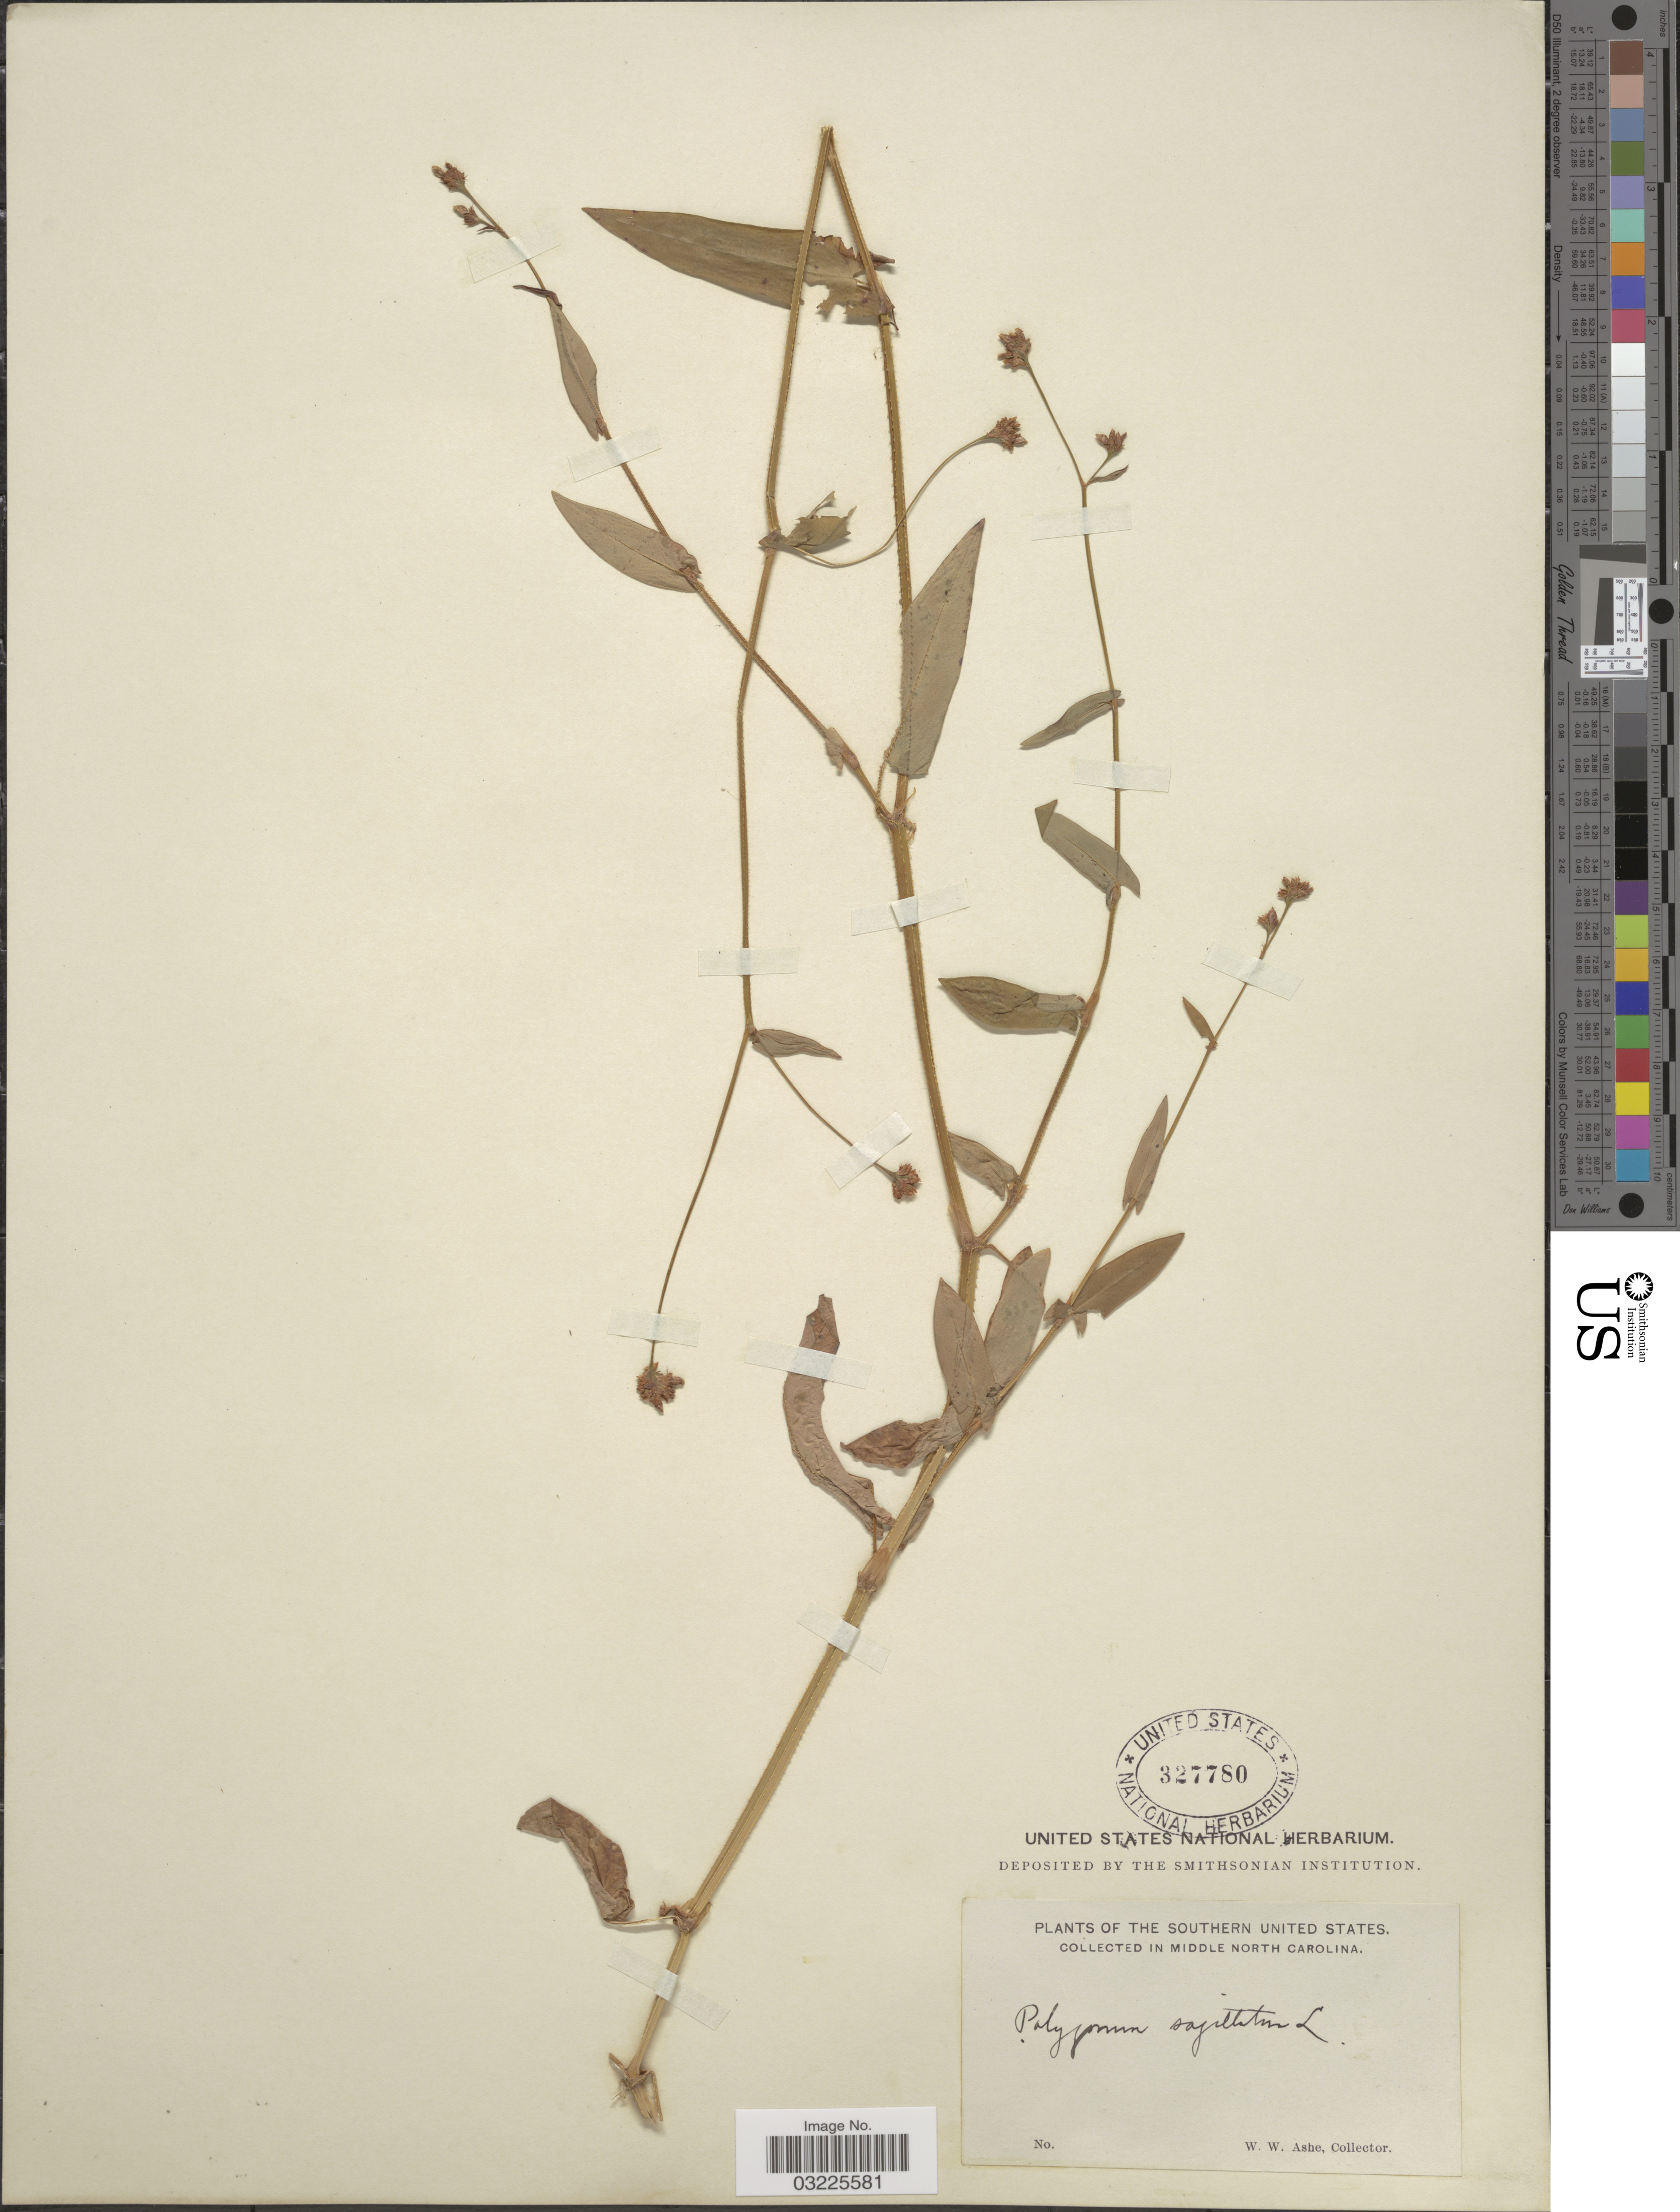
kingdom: Plantae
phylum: Tracheophyta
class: Magnoliopsida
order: Caryophyllales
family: Polygonaceae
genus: Persicaria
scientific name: Persicaria sagittata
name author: (L.) H. Gross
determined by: Atha, D. E.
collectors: W. W. Ashe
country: United States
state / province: North Carolina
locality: The Southern United States. In Middle North Carolina.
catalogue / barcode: US 327780